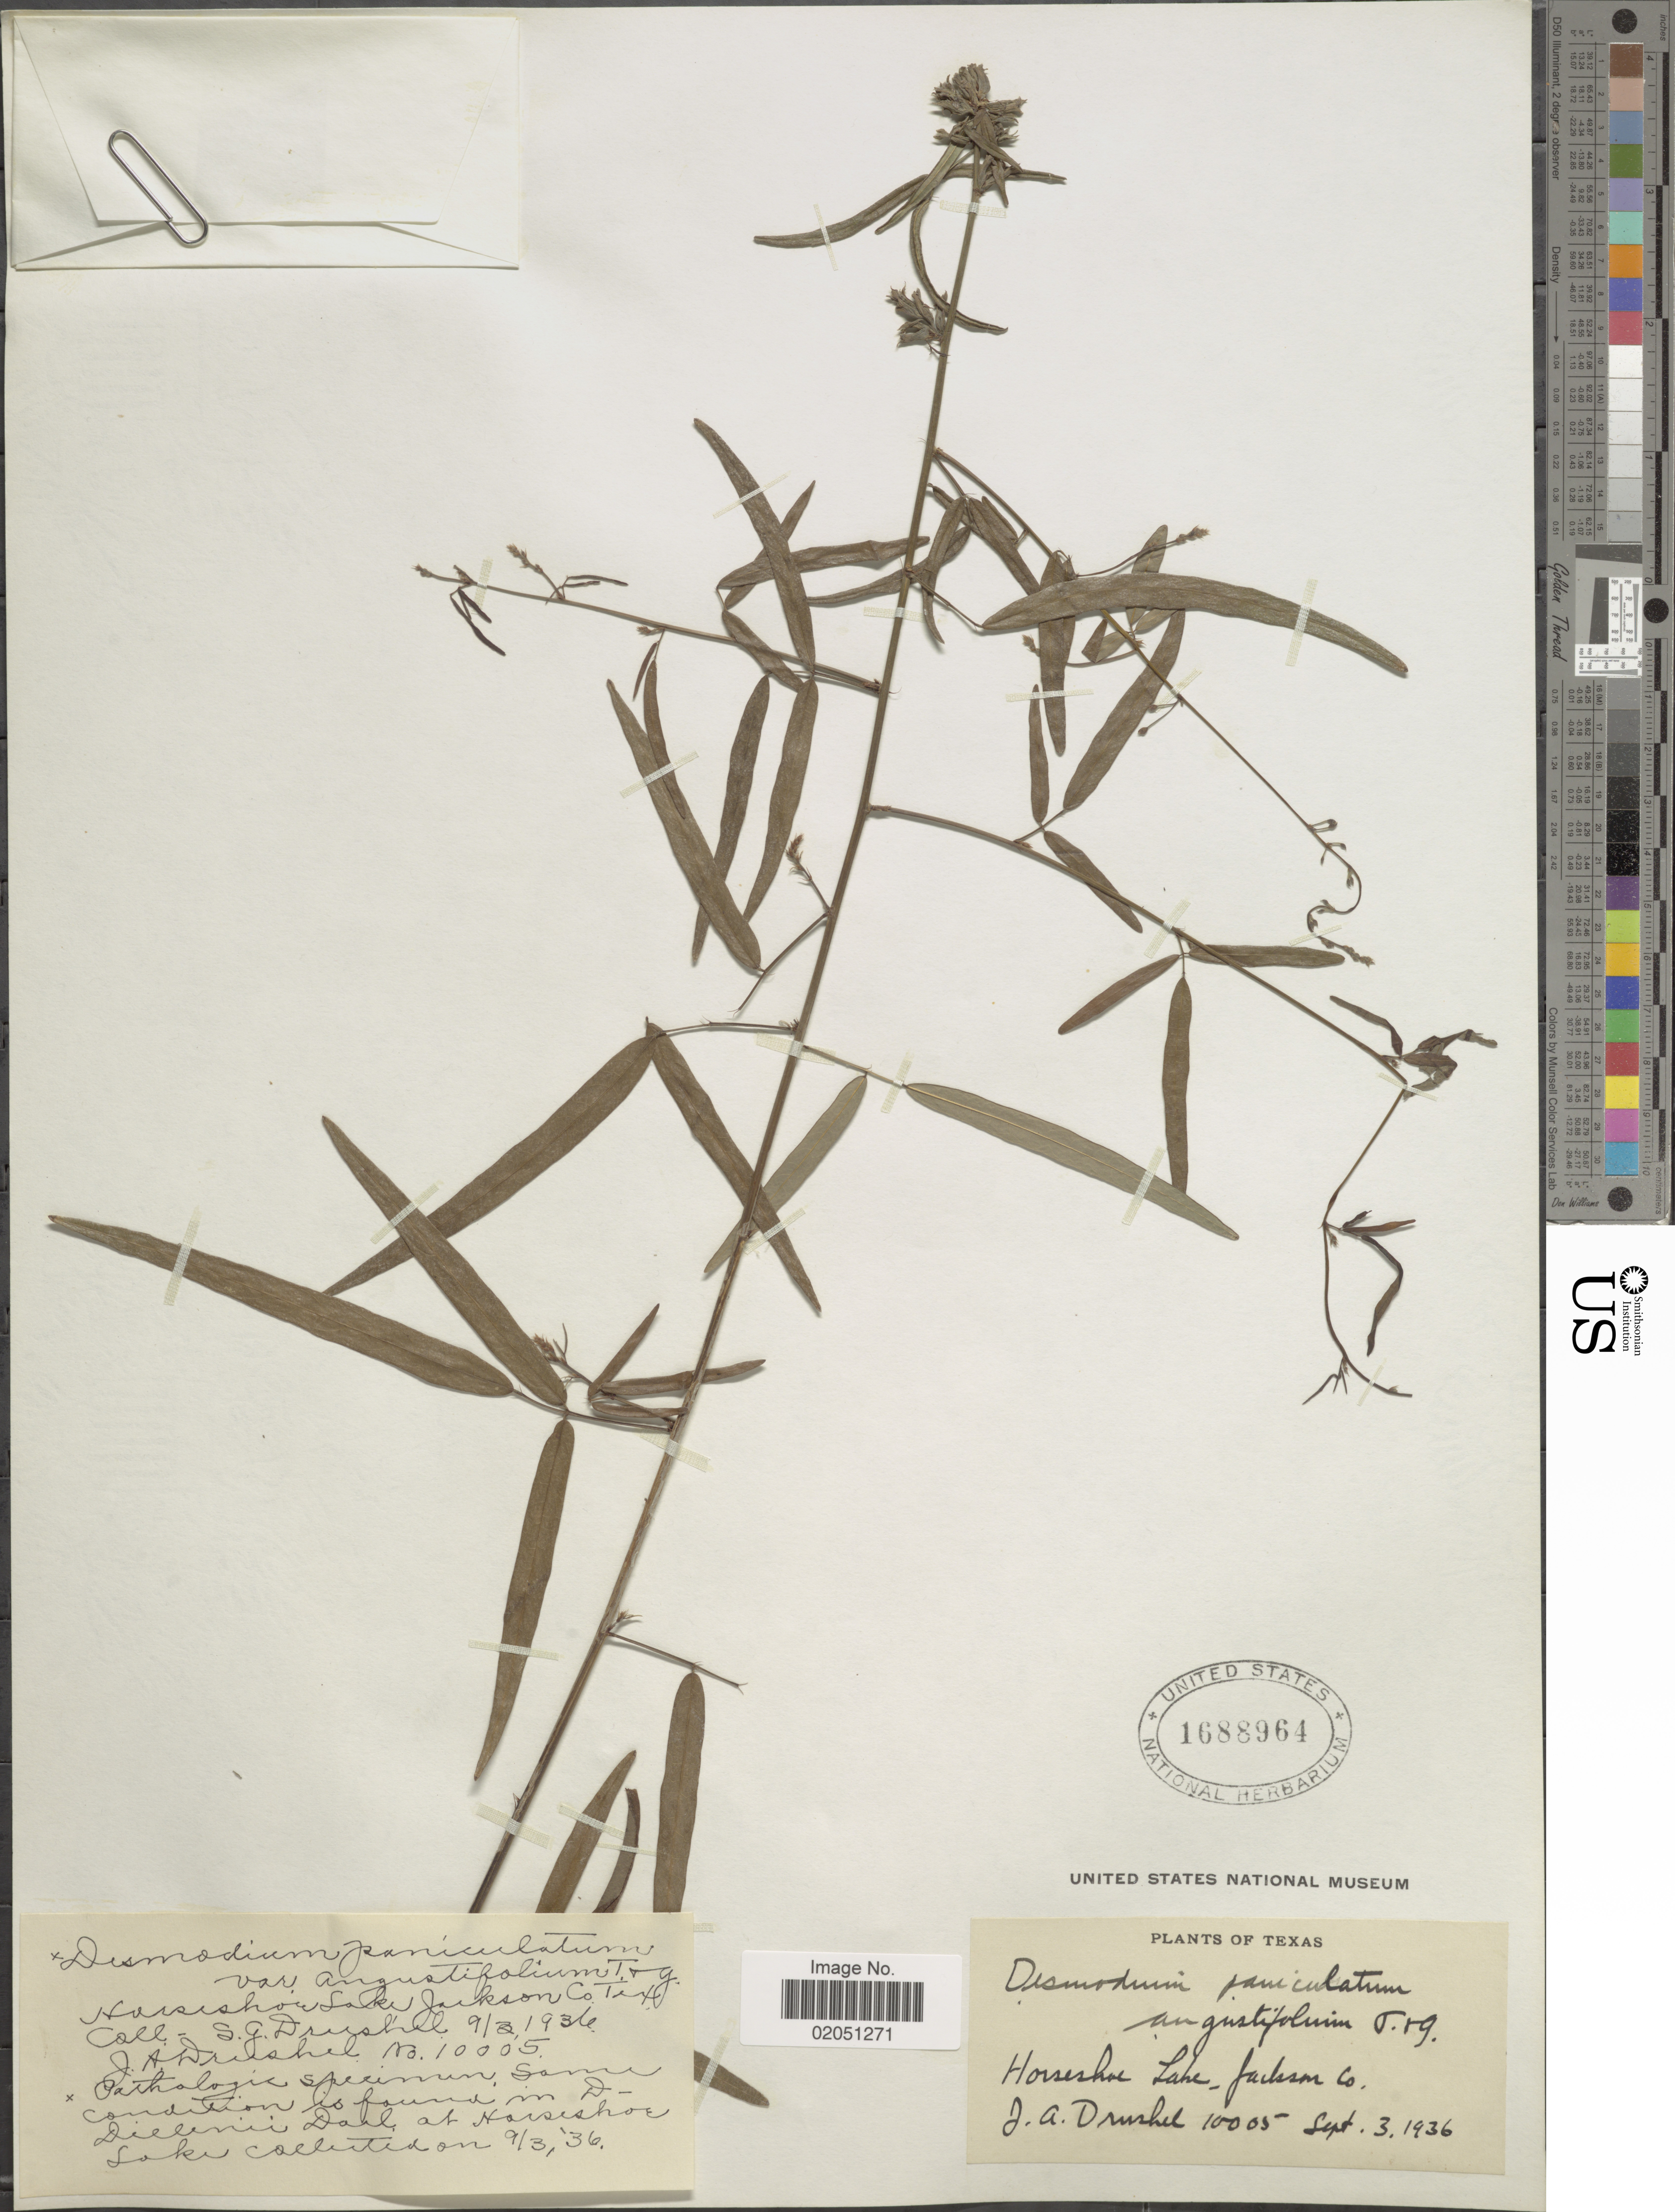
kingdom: Plantae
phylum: Tracheophyta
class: Magnoliopsida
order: Fabales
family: Fabaceae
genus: Desmodium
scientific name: Desmodium paniculatum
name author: (L.) DC.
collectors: J. A. Drushel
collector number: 10005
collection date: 1936-09-03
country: United States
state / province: Texas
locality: Horseshoe Lake - Jackson Co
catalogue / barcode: US 1688964